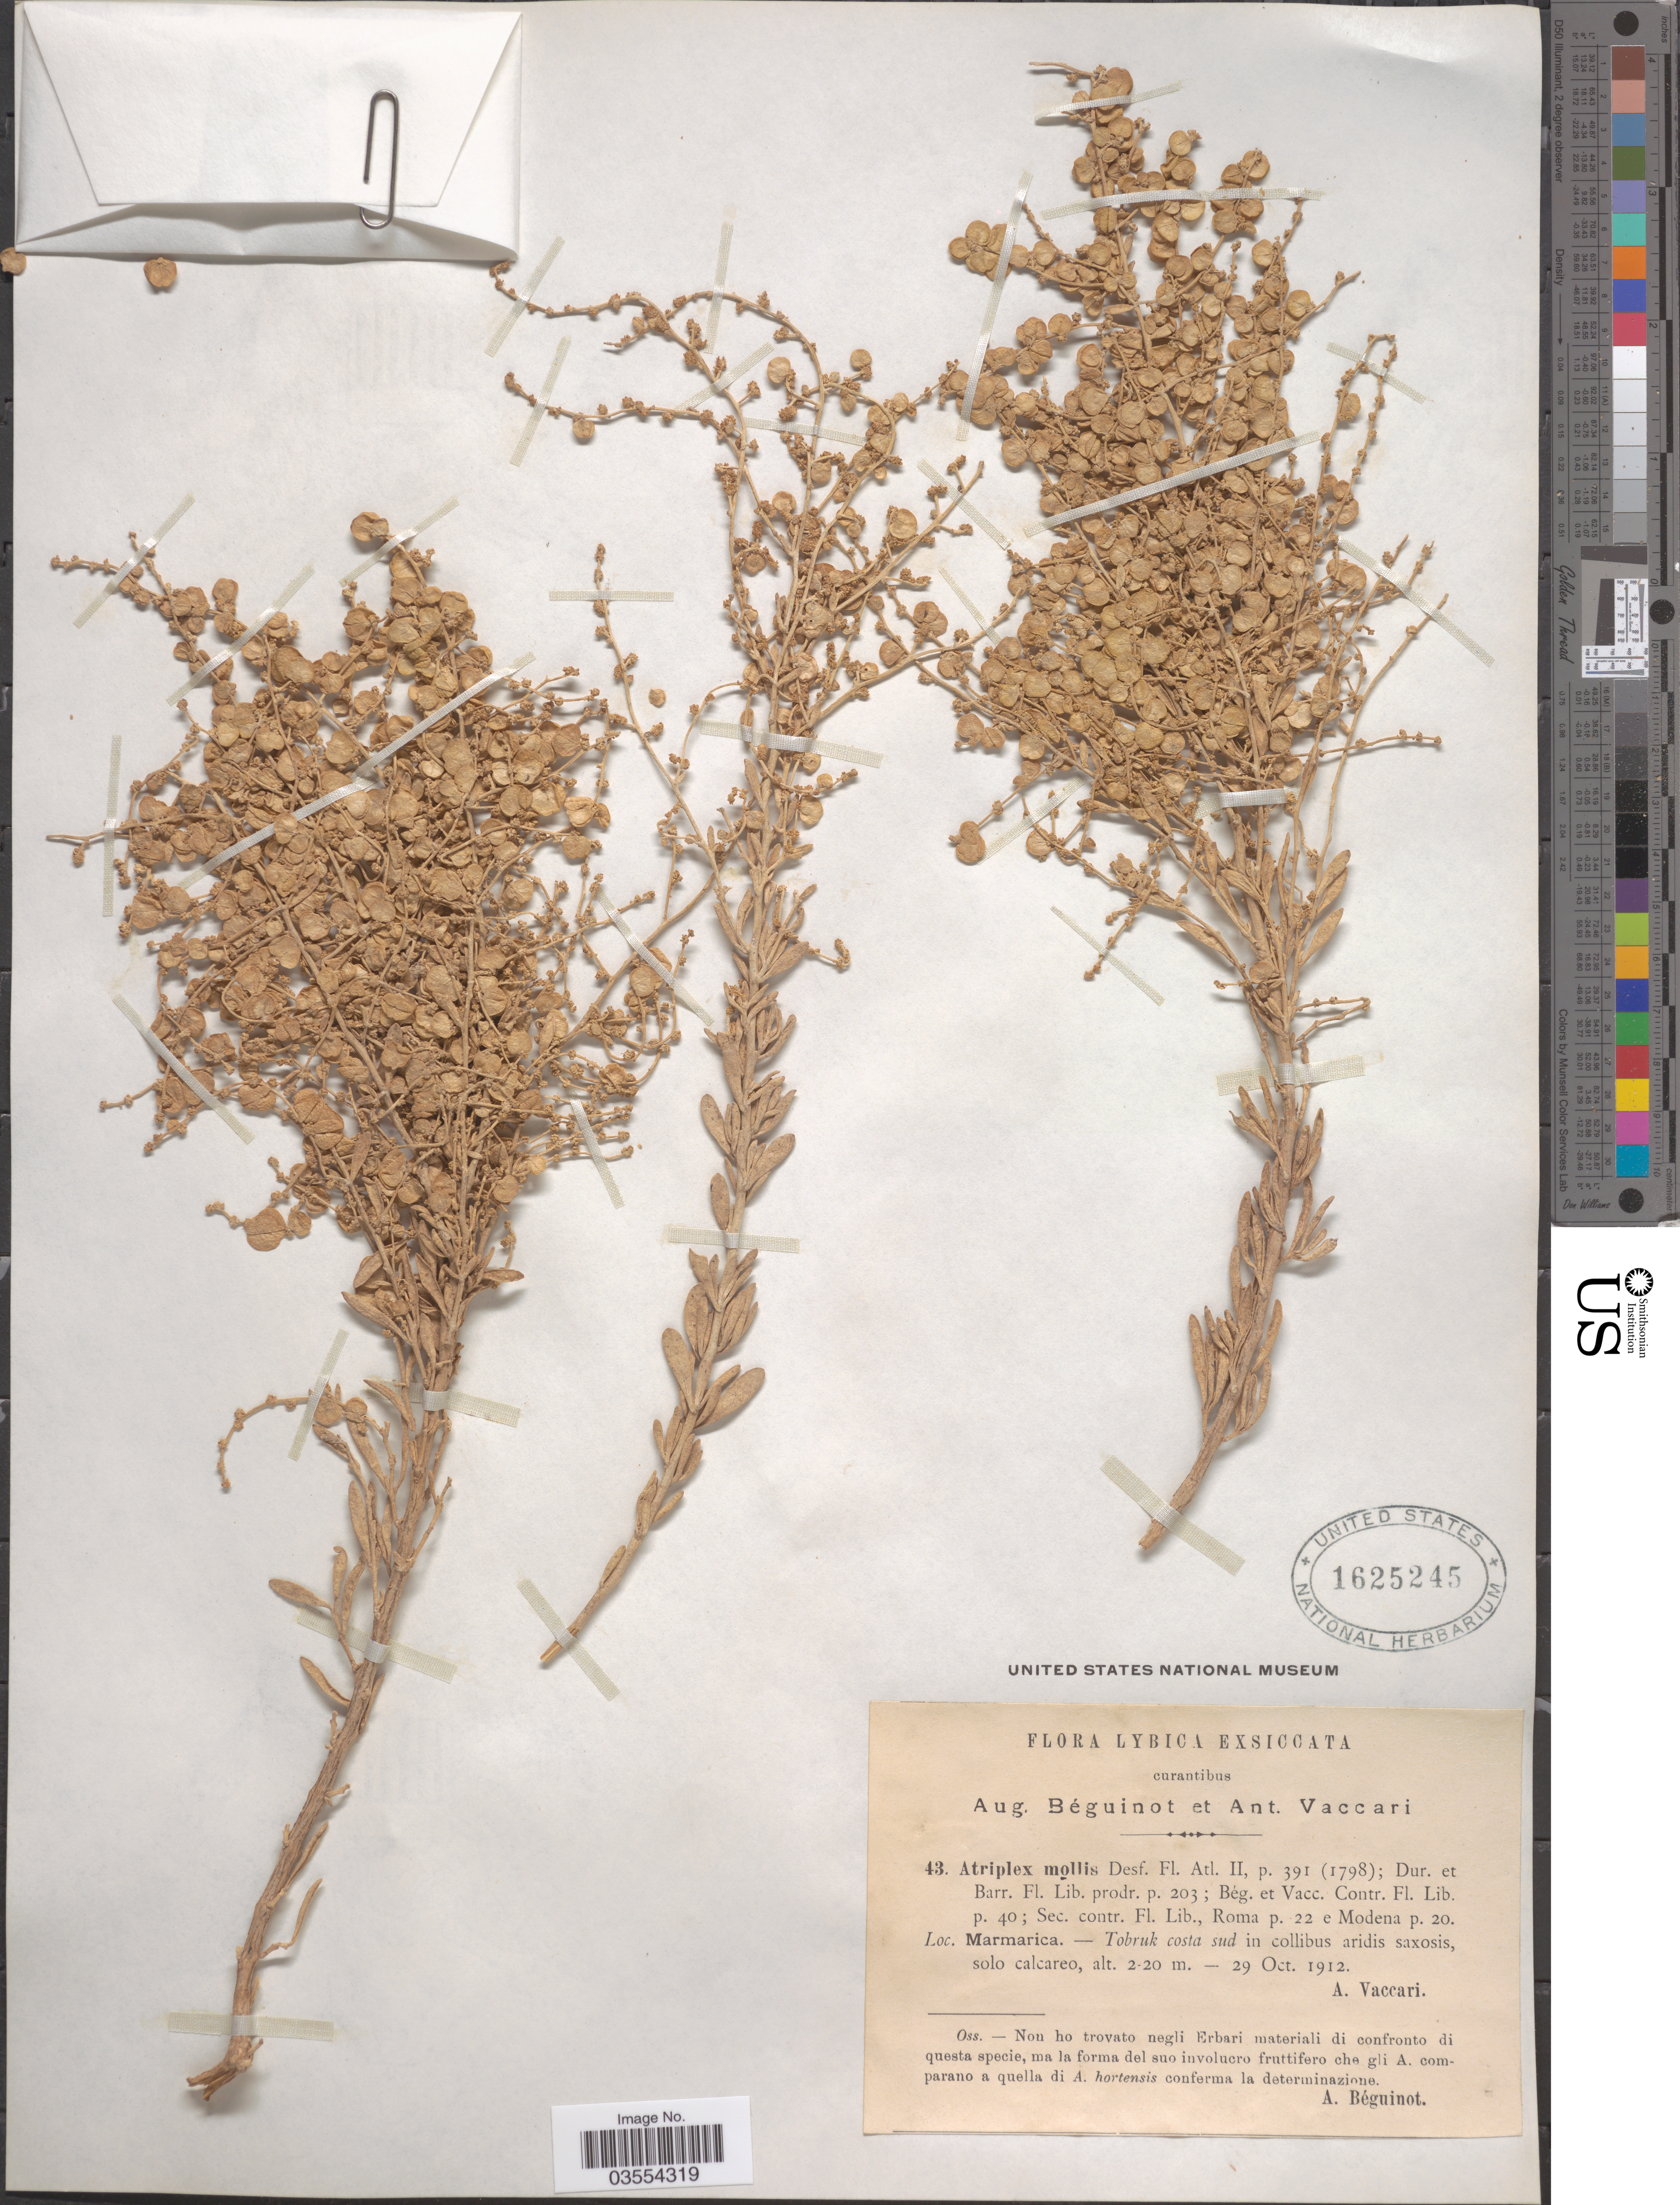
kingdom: Plantae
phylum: Tracheophyta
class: Magnoliopsida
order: Caryophyllales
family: Amaranthaceae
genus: Atriplex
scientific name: Atriplex mollis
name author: Desf.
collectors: A. Vaccari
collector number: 43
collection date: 1912-10-29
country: Libya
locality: Marmarica. Tobruk costa sud in collibus aridis saxosis, solo calcareo.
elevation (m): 2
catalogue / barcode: US 1625245